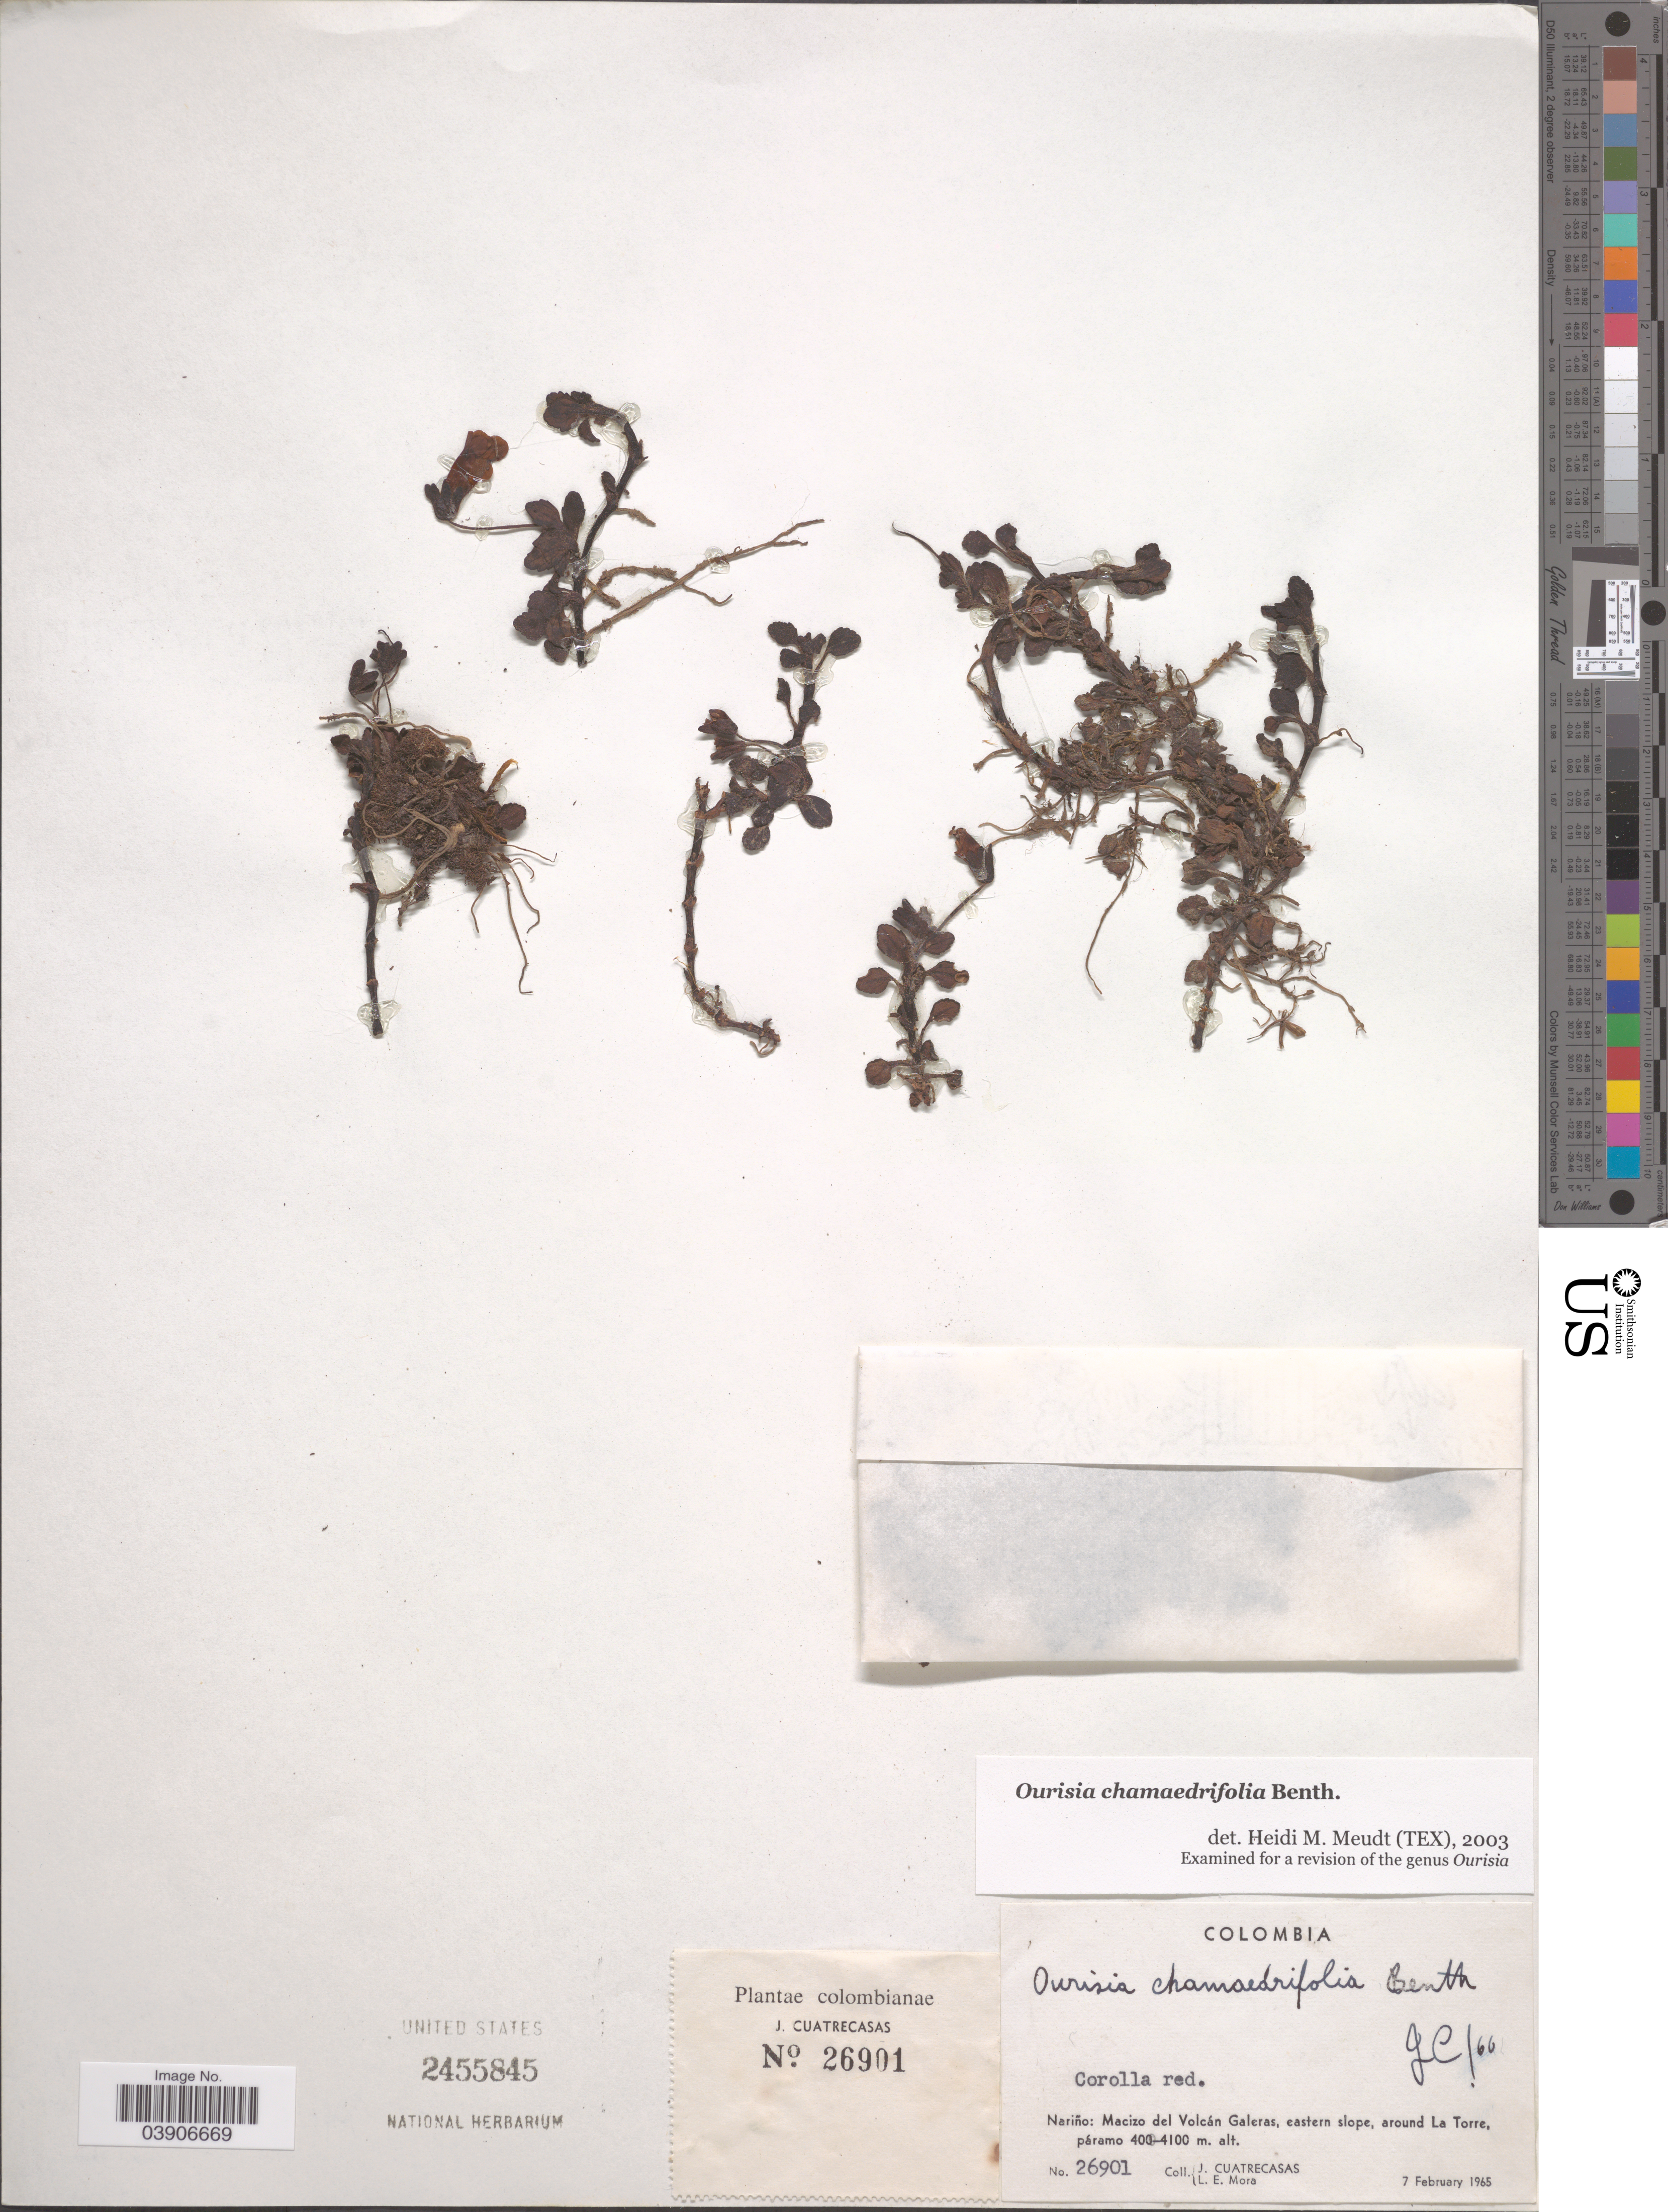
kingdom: Plantae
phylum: Tracheophyta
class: Magnoliopsida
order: Lamiales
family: Plantaginaceae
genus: Ourisia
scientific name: Ourisia chamaedrifolia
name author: Benth.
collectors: J. Cuatrecasas & L. Mora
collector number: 26901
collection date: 1965-02-07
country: Colombia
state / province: Nariño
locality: Macizo del Volcán Galeras, eastern slope, around La Torre, páramo.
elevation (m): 4000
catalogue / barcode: US 2455845